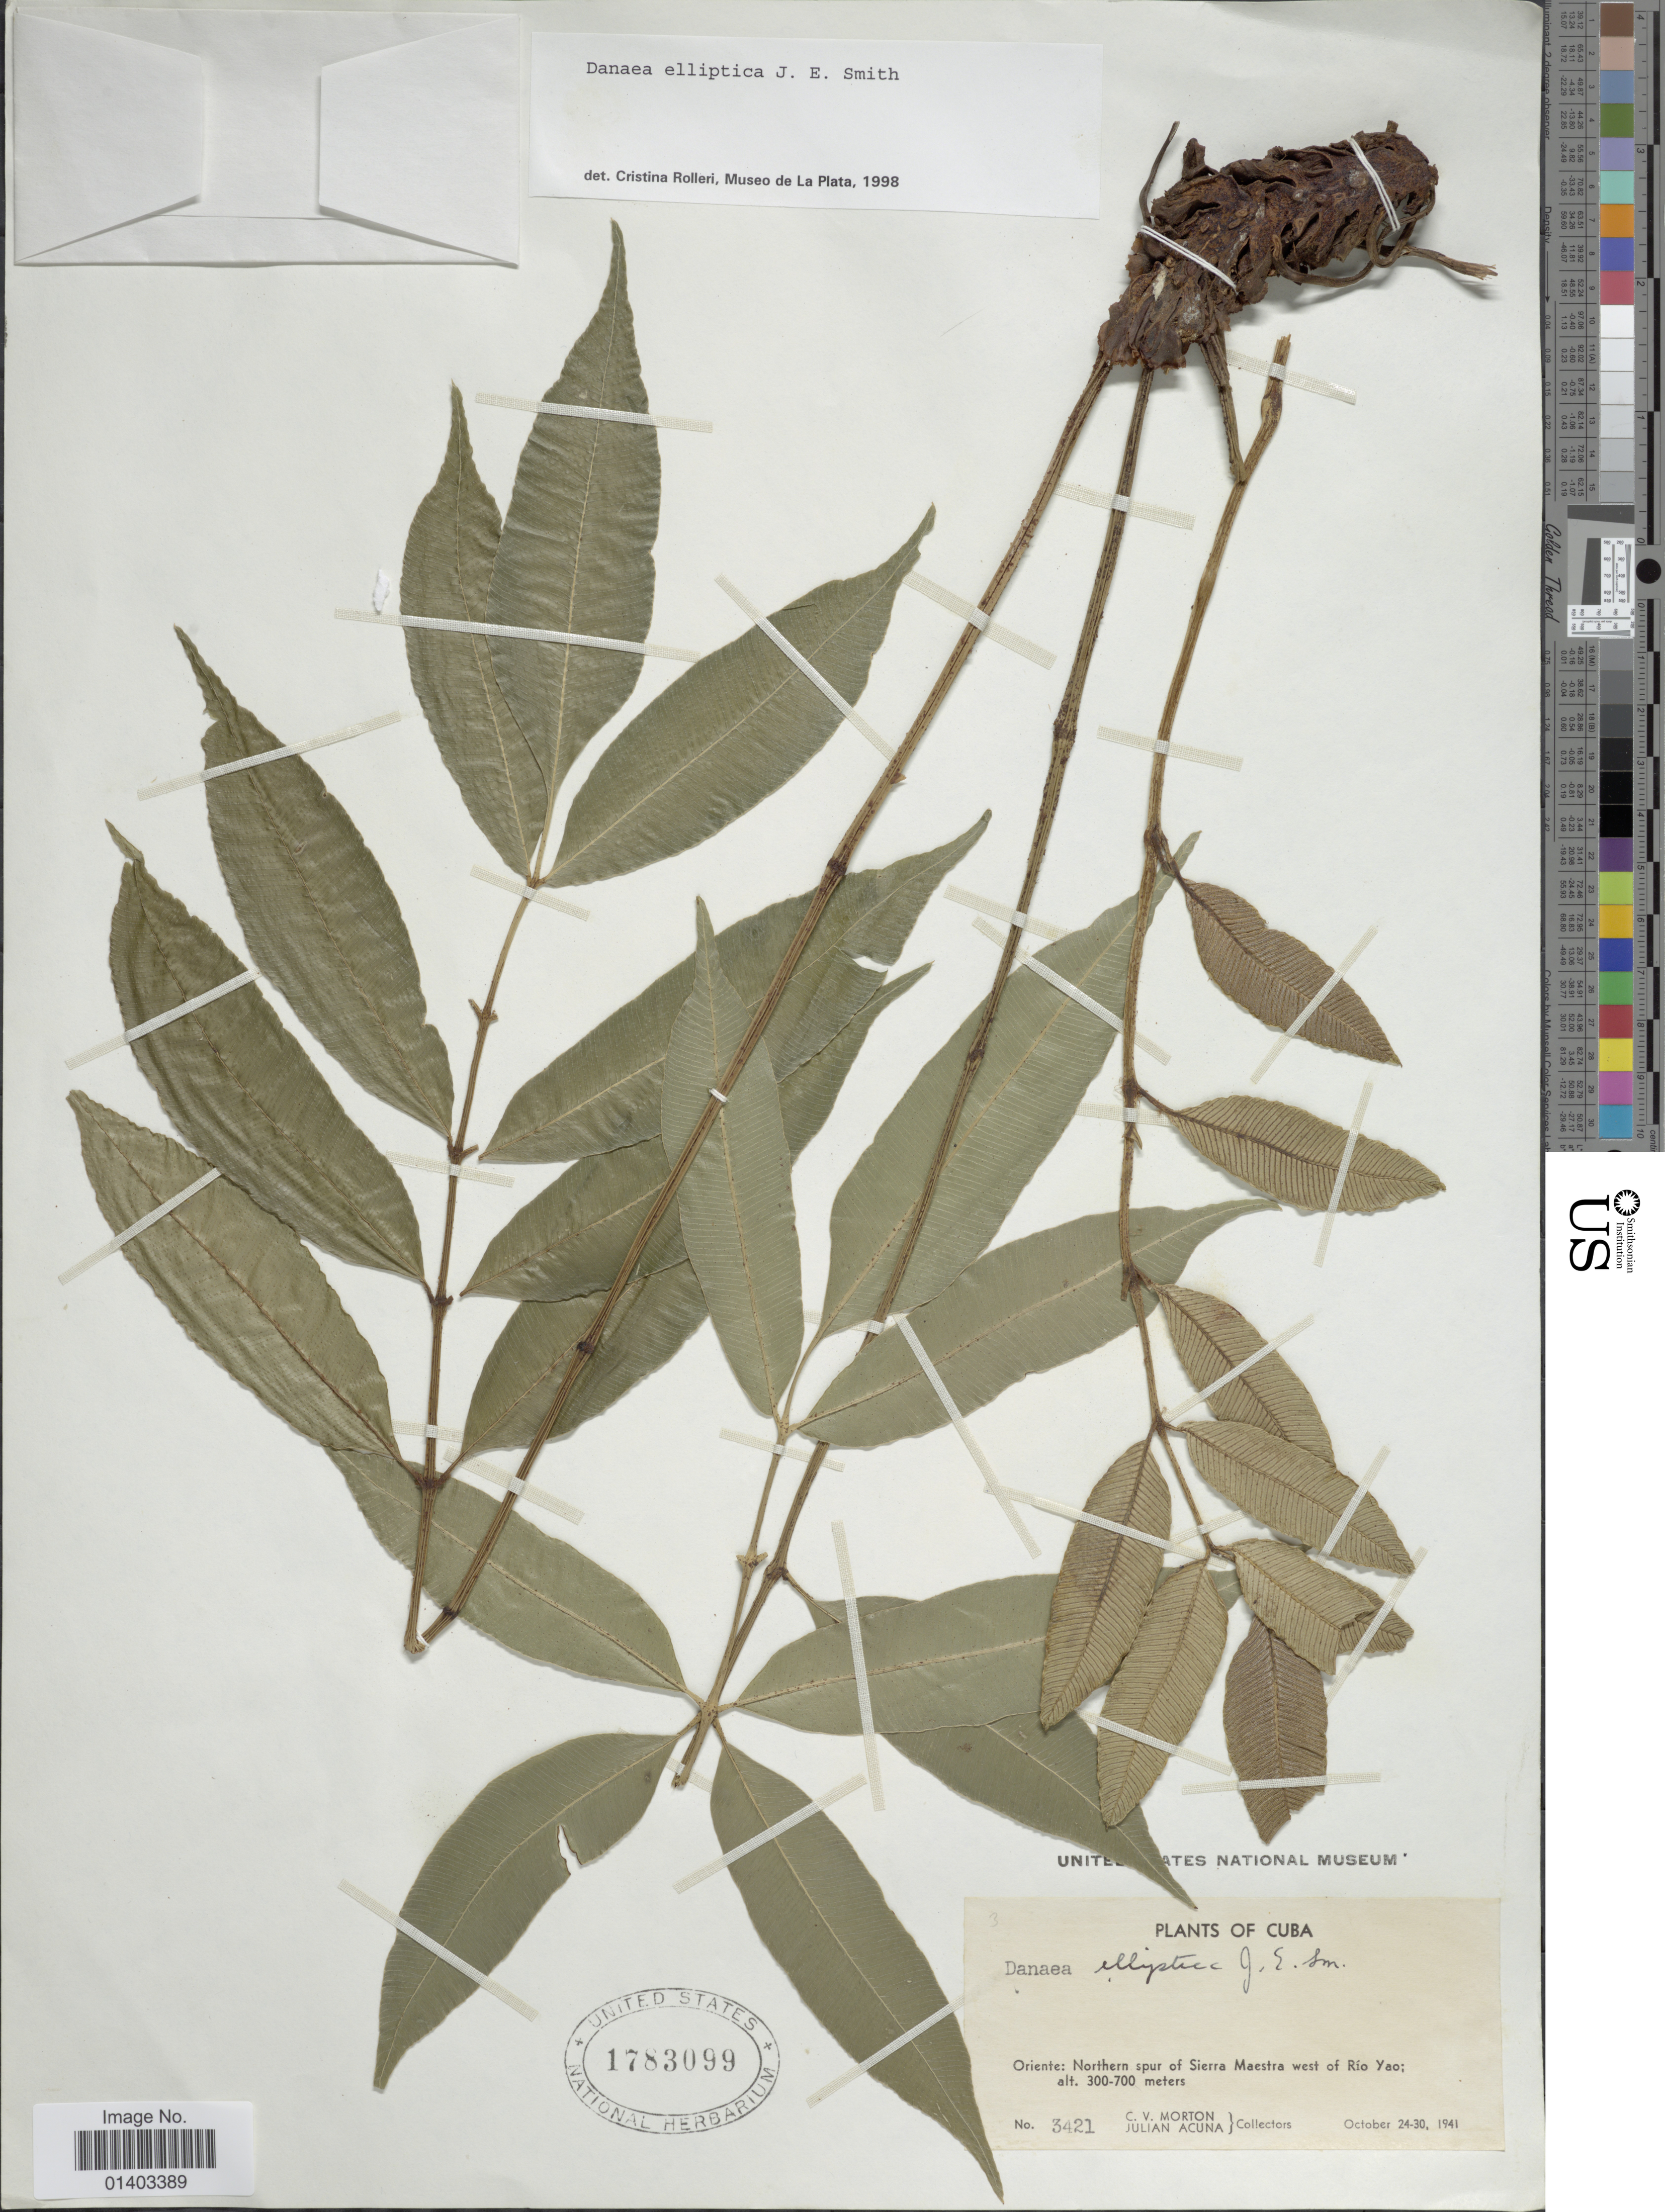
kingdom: Plantae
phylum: Tracheophyta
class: Polypodiopsida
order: Marattiales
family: Marattiaceae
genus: Danaea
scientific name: Danaea elliptica subsp. elliptica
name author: Sm.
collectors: C. V. Morton & J. B. Acuña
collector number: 3421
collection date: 1941-10-24/1941-10-30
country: Cuba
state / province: Oriente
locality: Northern spur of Sierra Maestra west of Río Yao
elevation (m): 300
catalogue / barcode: US 1783099